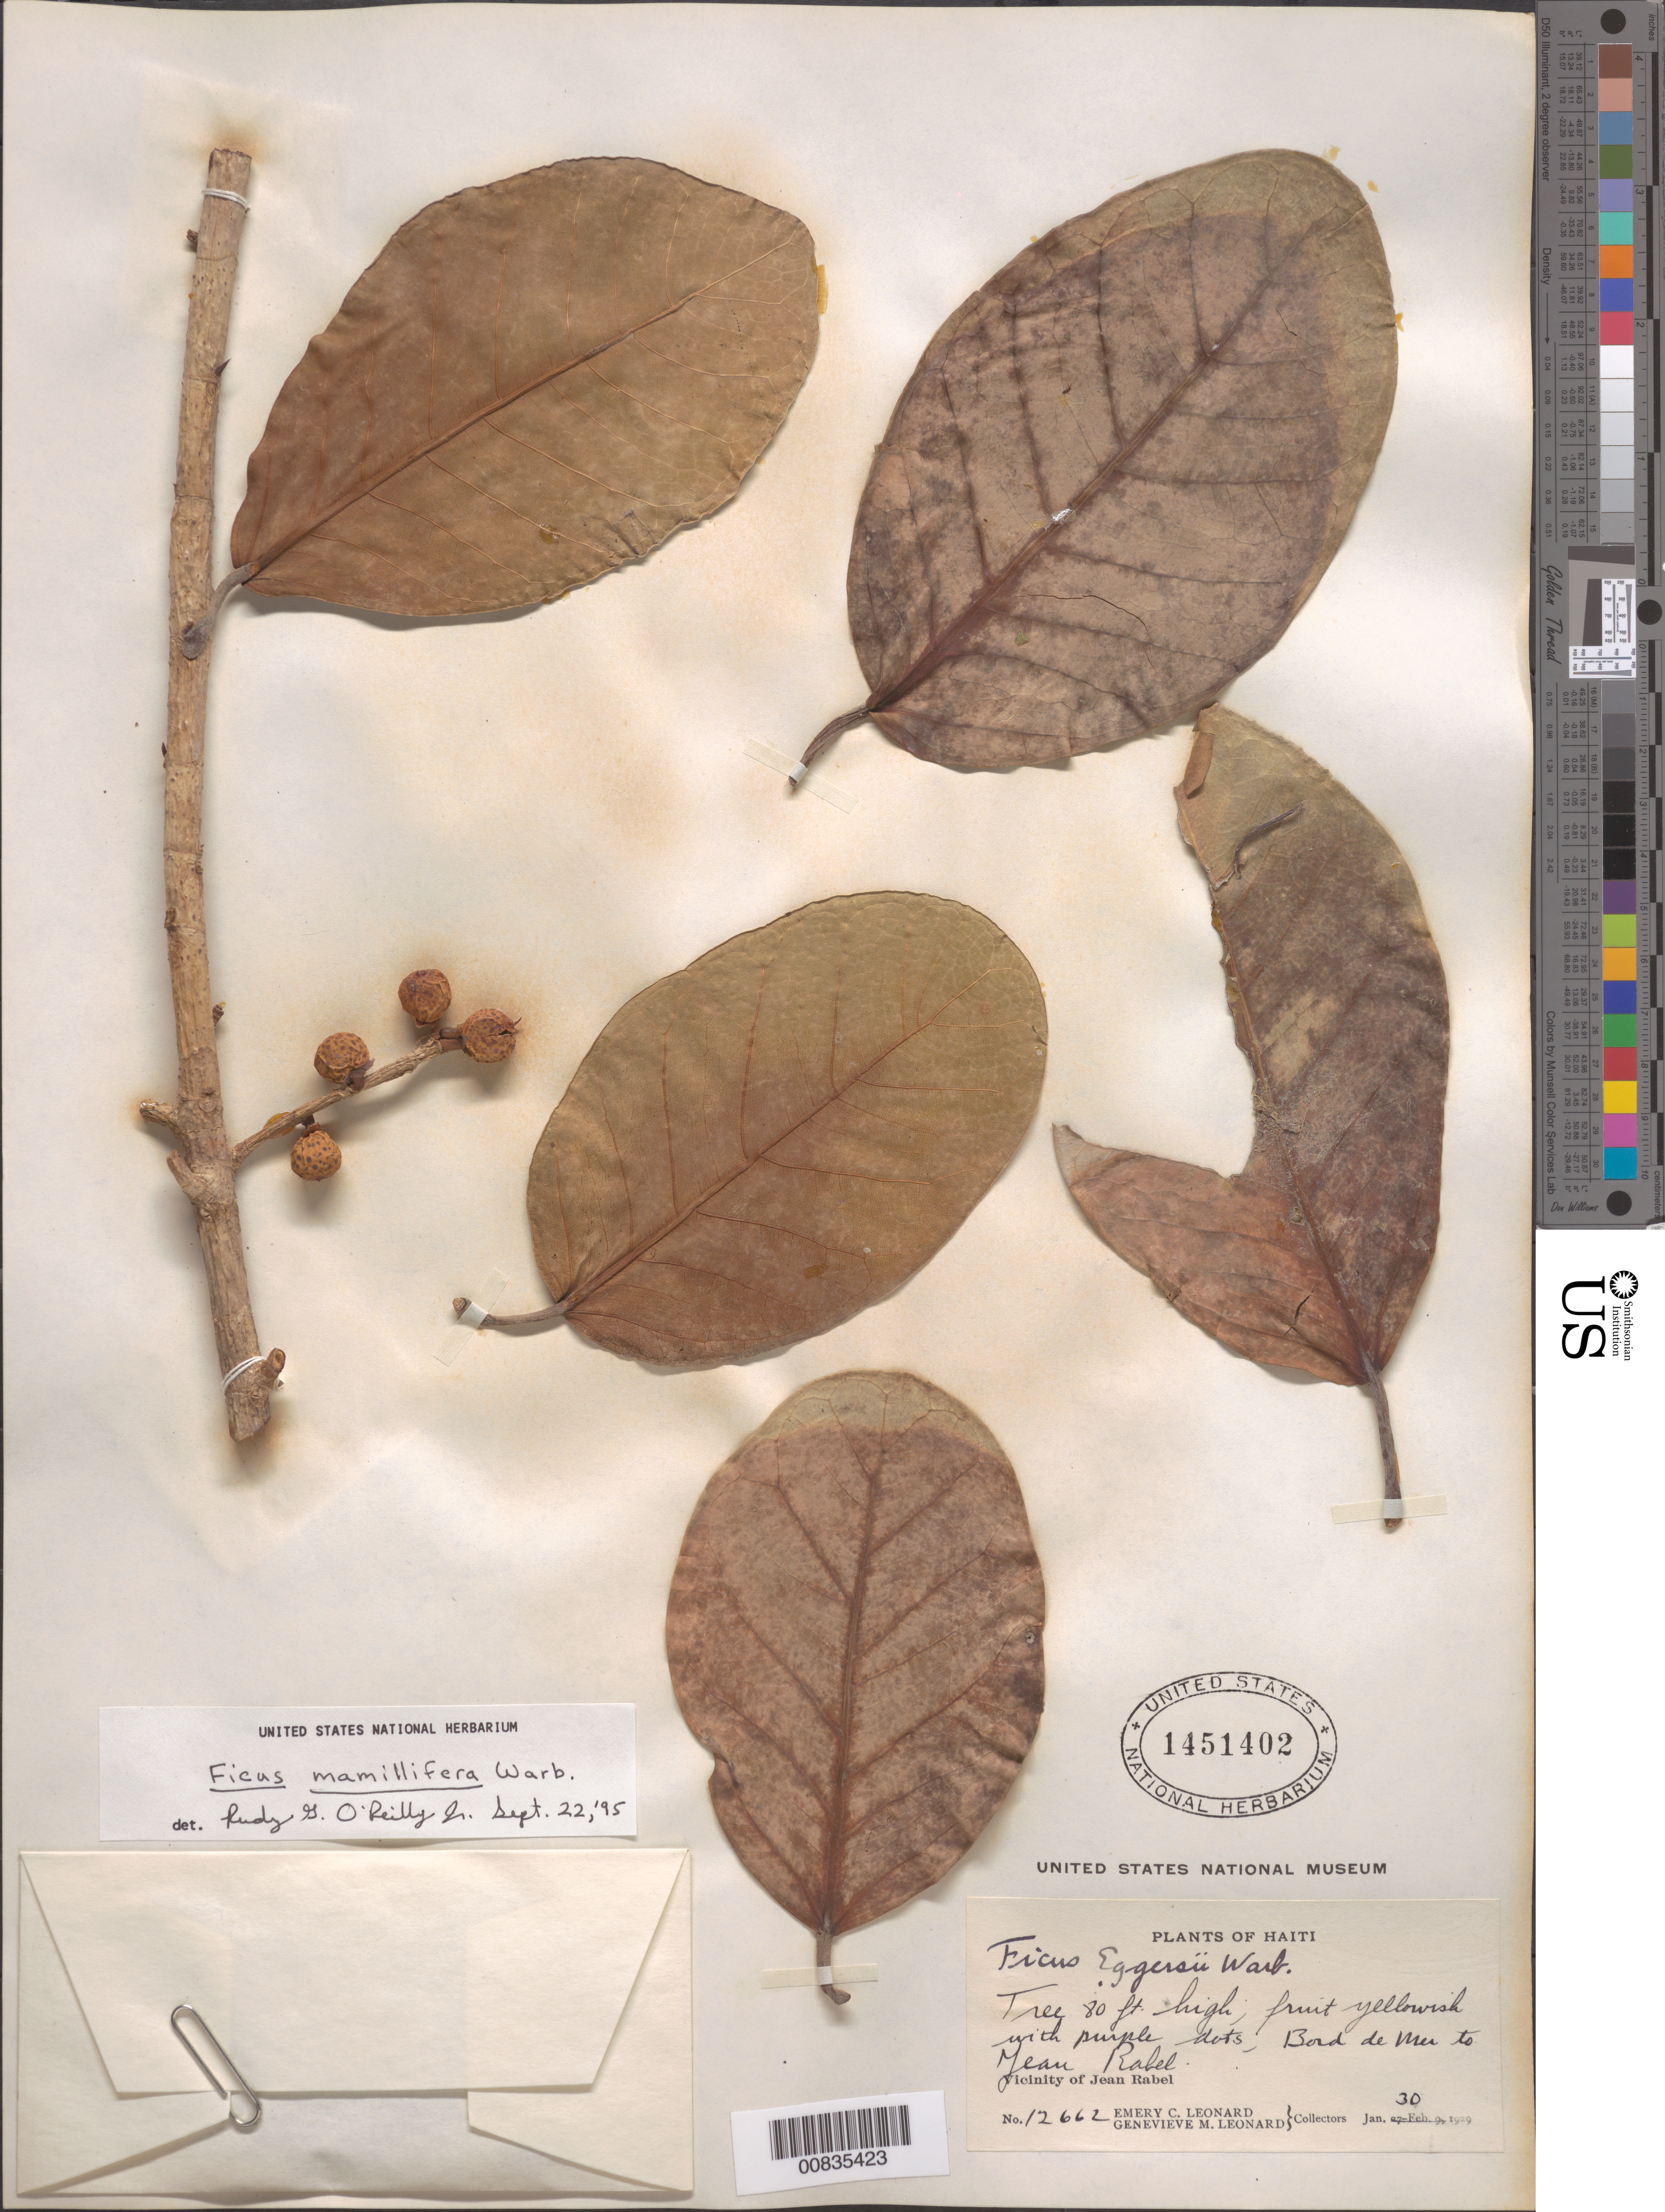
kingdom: Plantae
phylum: Tracheophyta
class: Magnoliopsida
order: Rosales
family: Moraceae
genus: Ficus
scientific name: Ficus mamillifera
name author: Warb.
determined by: O'Reilly, R. G., Jr., (US), NMNH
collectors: E. C. Leonard & G. M. Leonard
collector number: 12662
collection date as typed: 30 Jan 1929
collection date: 1929-01-30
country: Haiti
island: Hispaniola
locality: Bord du Mer to Jean Rabel.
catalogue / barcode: US 1451402